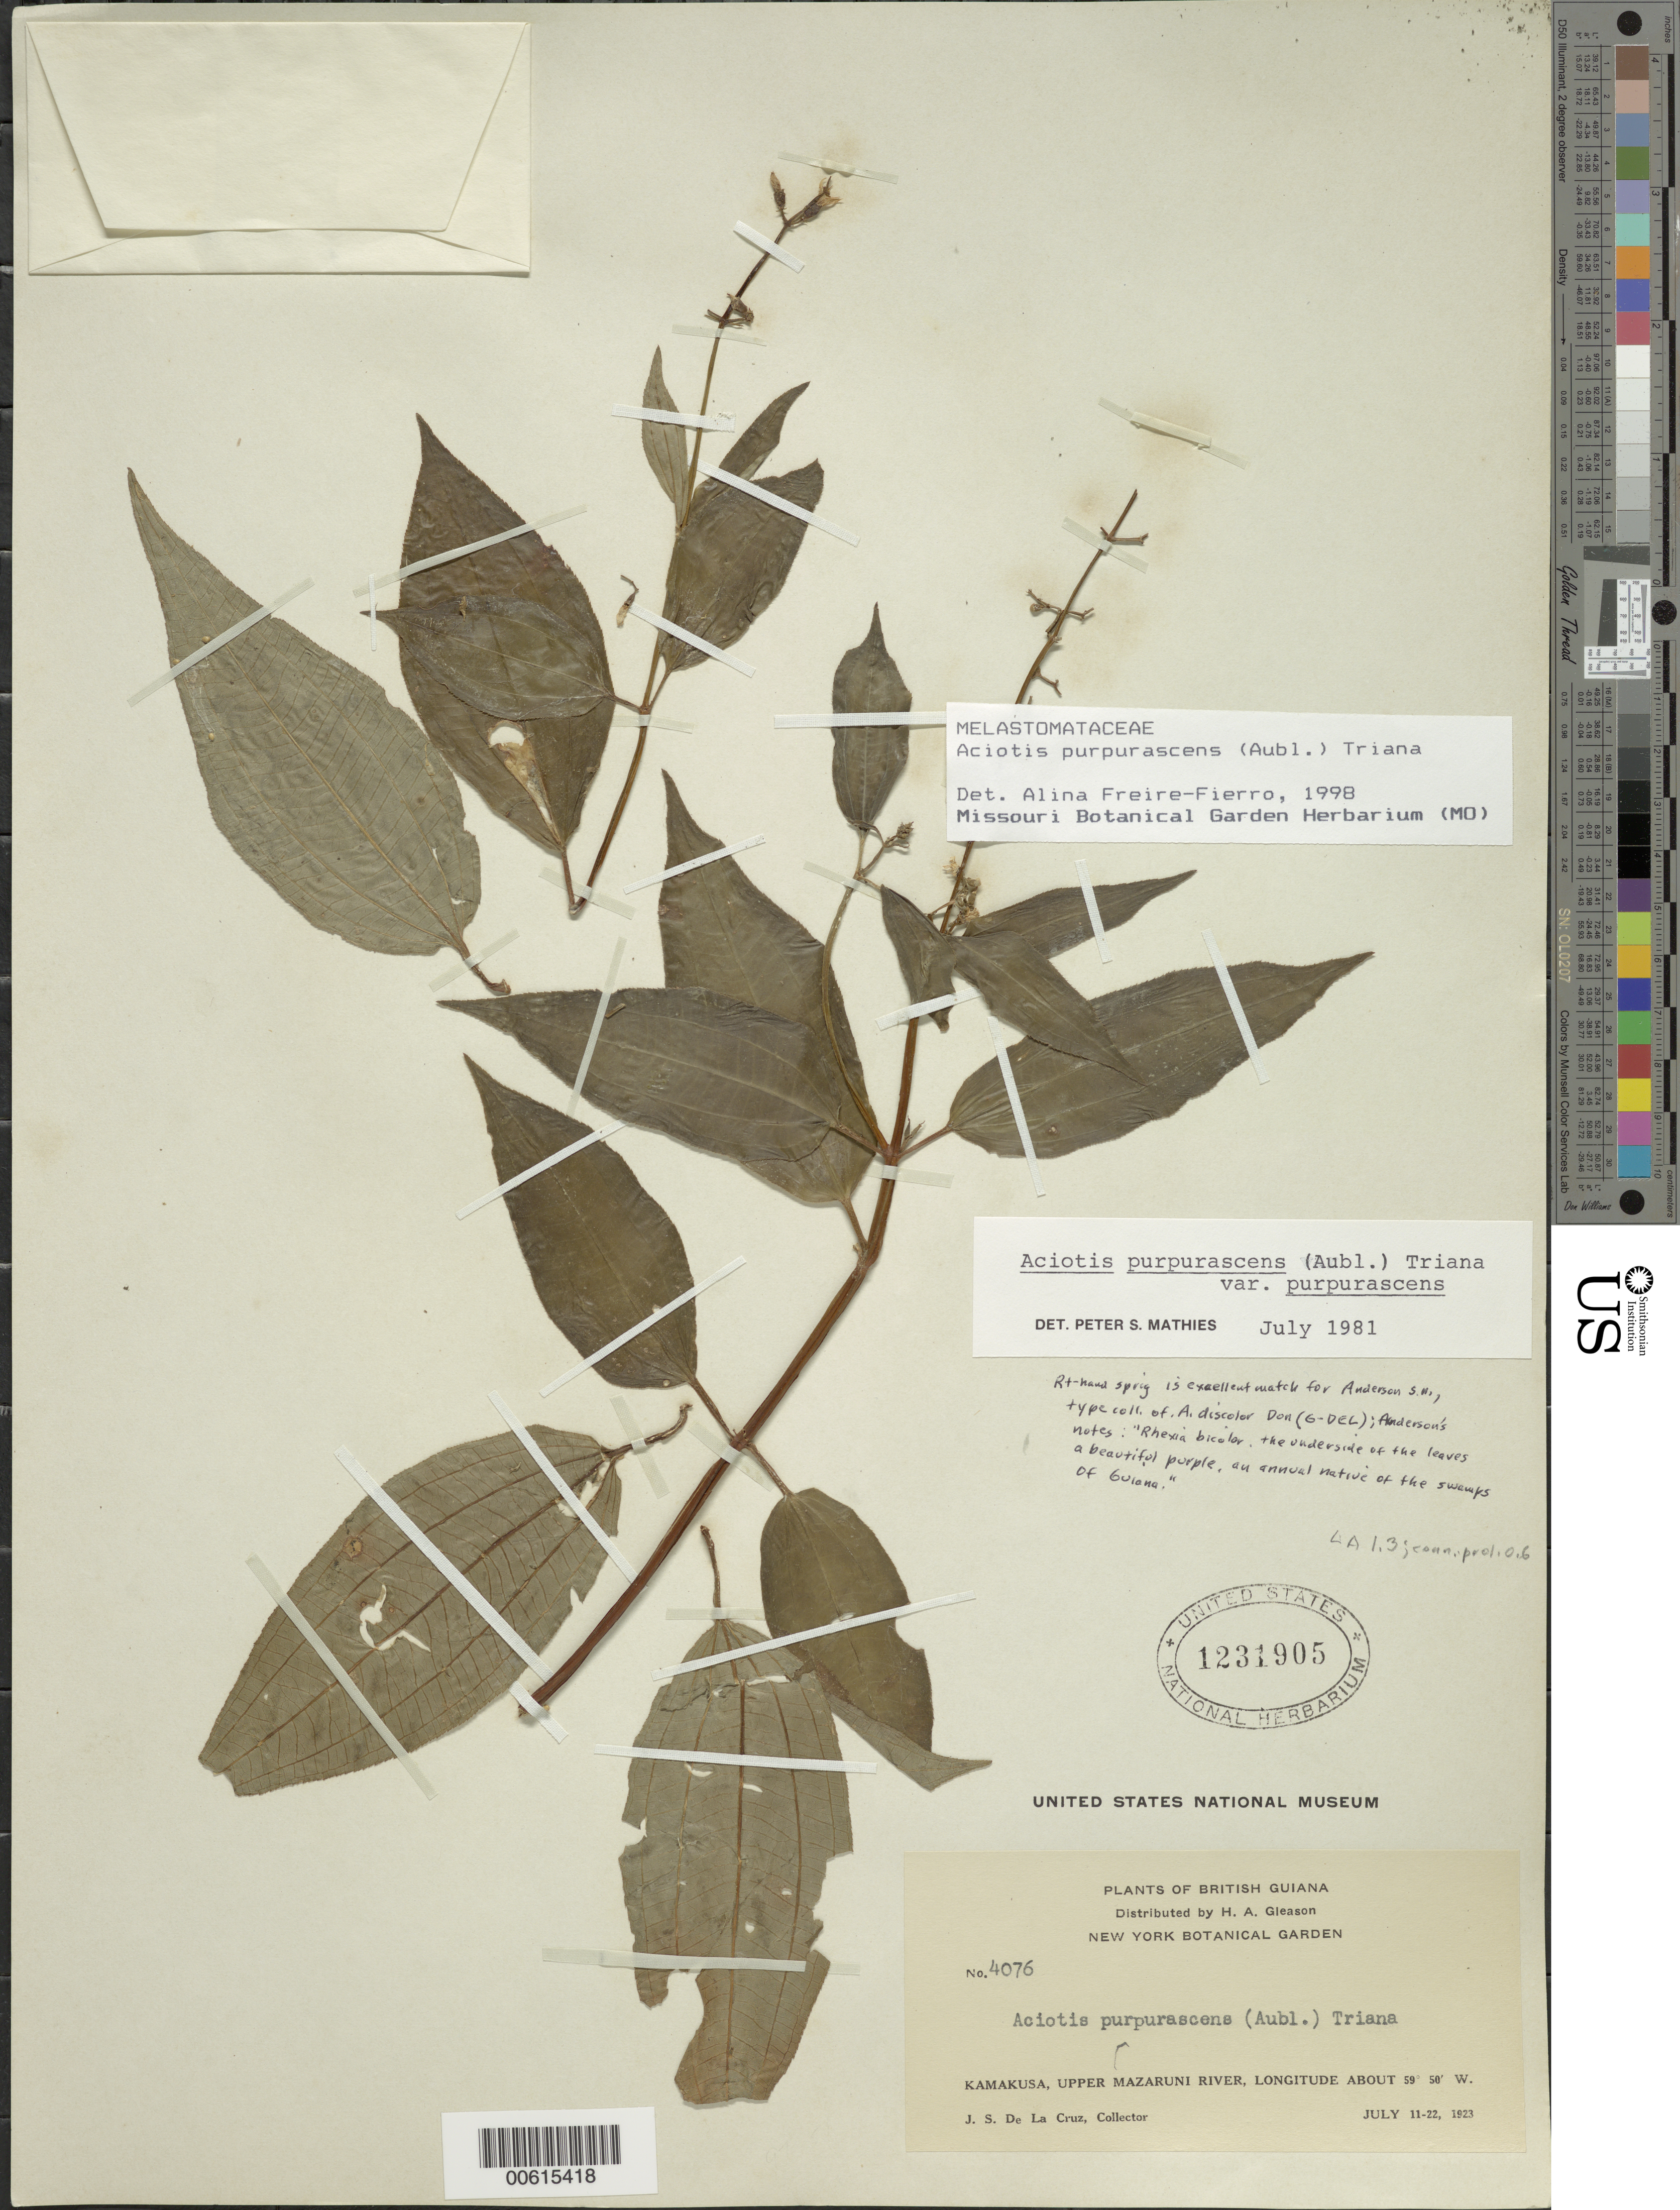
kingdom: Plantae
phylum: Tracheophyta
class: Magnoliopsida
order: Myrtales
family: Melastomataceae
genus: Aciotis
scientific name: Aciotis purpurascens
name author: (Aubl.) Triana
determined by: Freire-Fierro, A.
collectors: J. S. de la Cruz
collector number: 4076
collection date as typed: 11-Jul-23 to 22-Jul-23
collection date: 1923-07-11/1923-07-22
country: Guyana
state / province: Cuyuni-Mazaruni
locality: Kamakusa, Upper Mazaruni R.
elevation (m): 100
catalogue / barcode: US 1231905